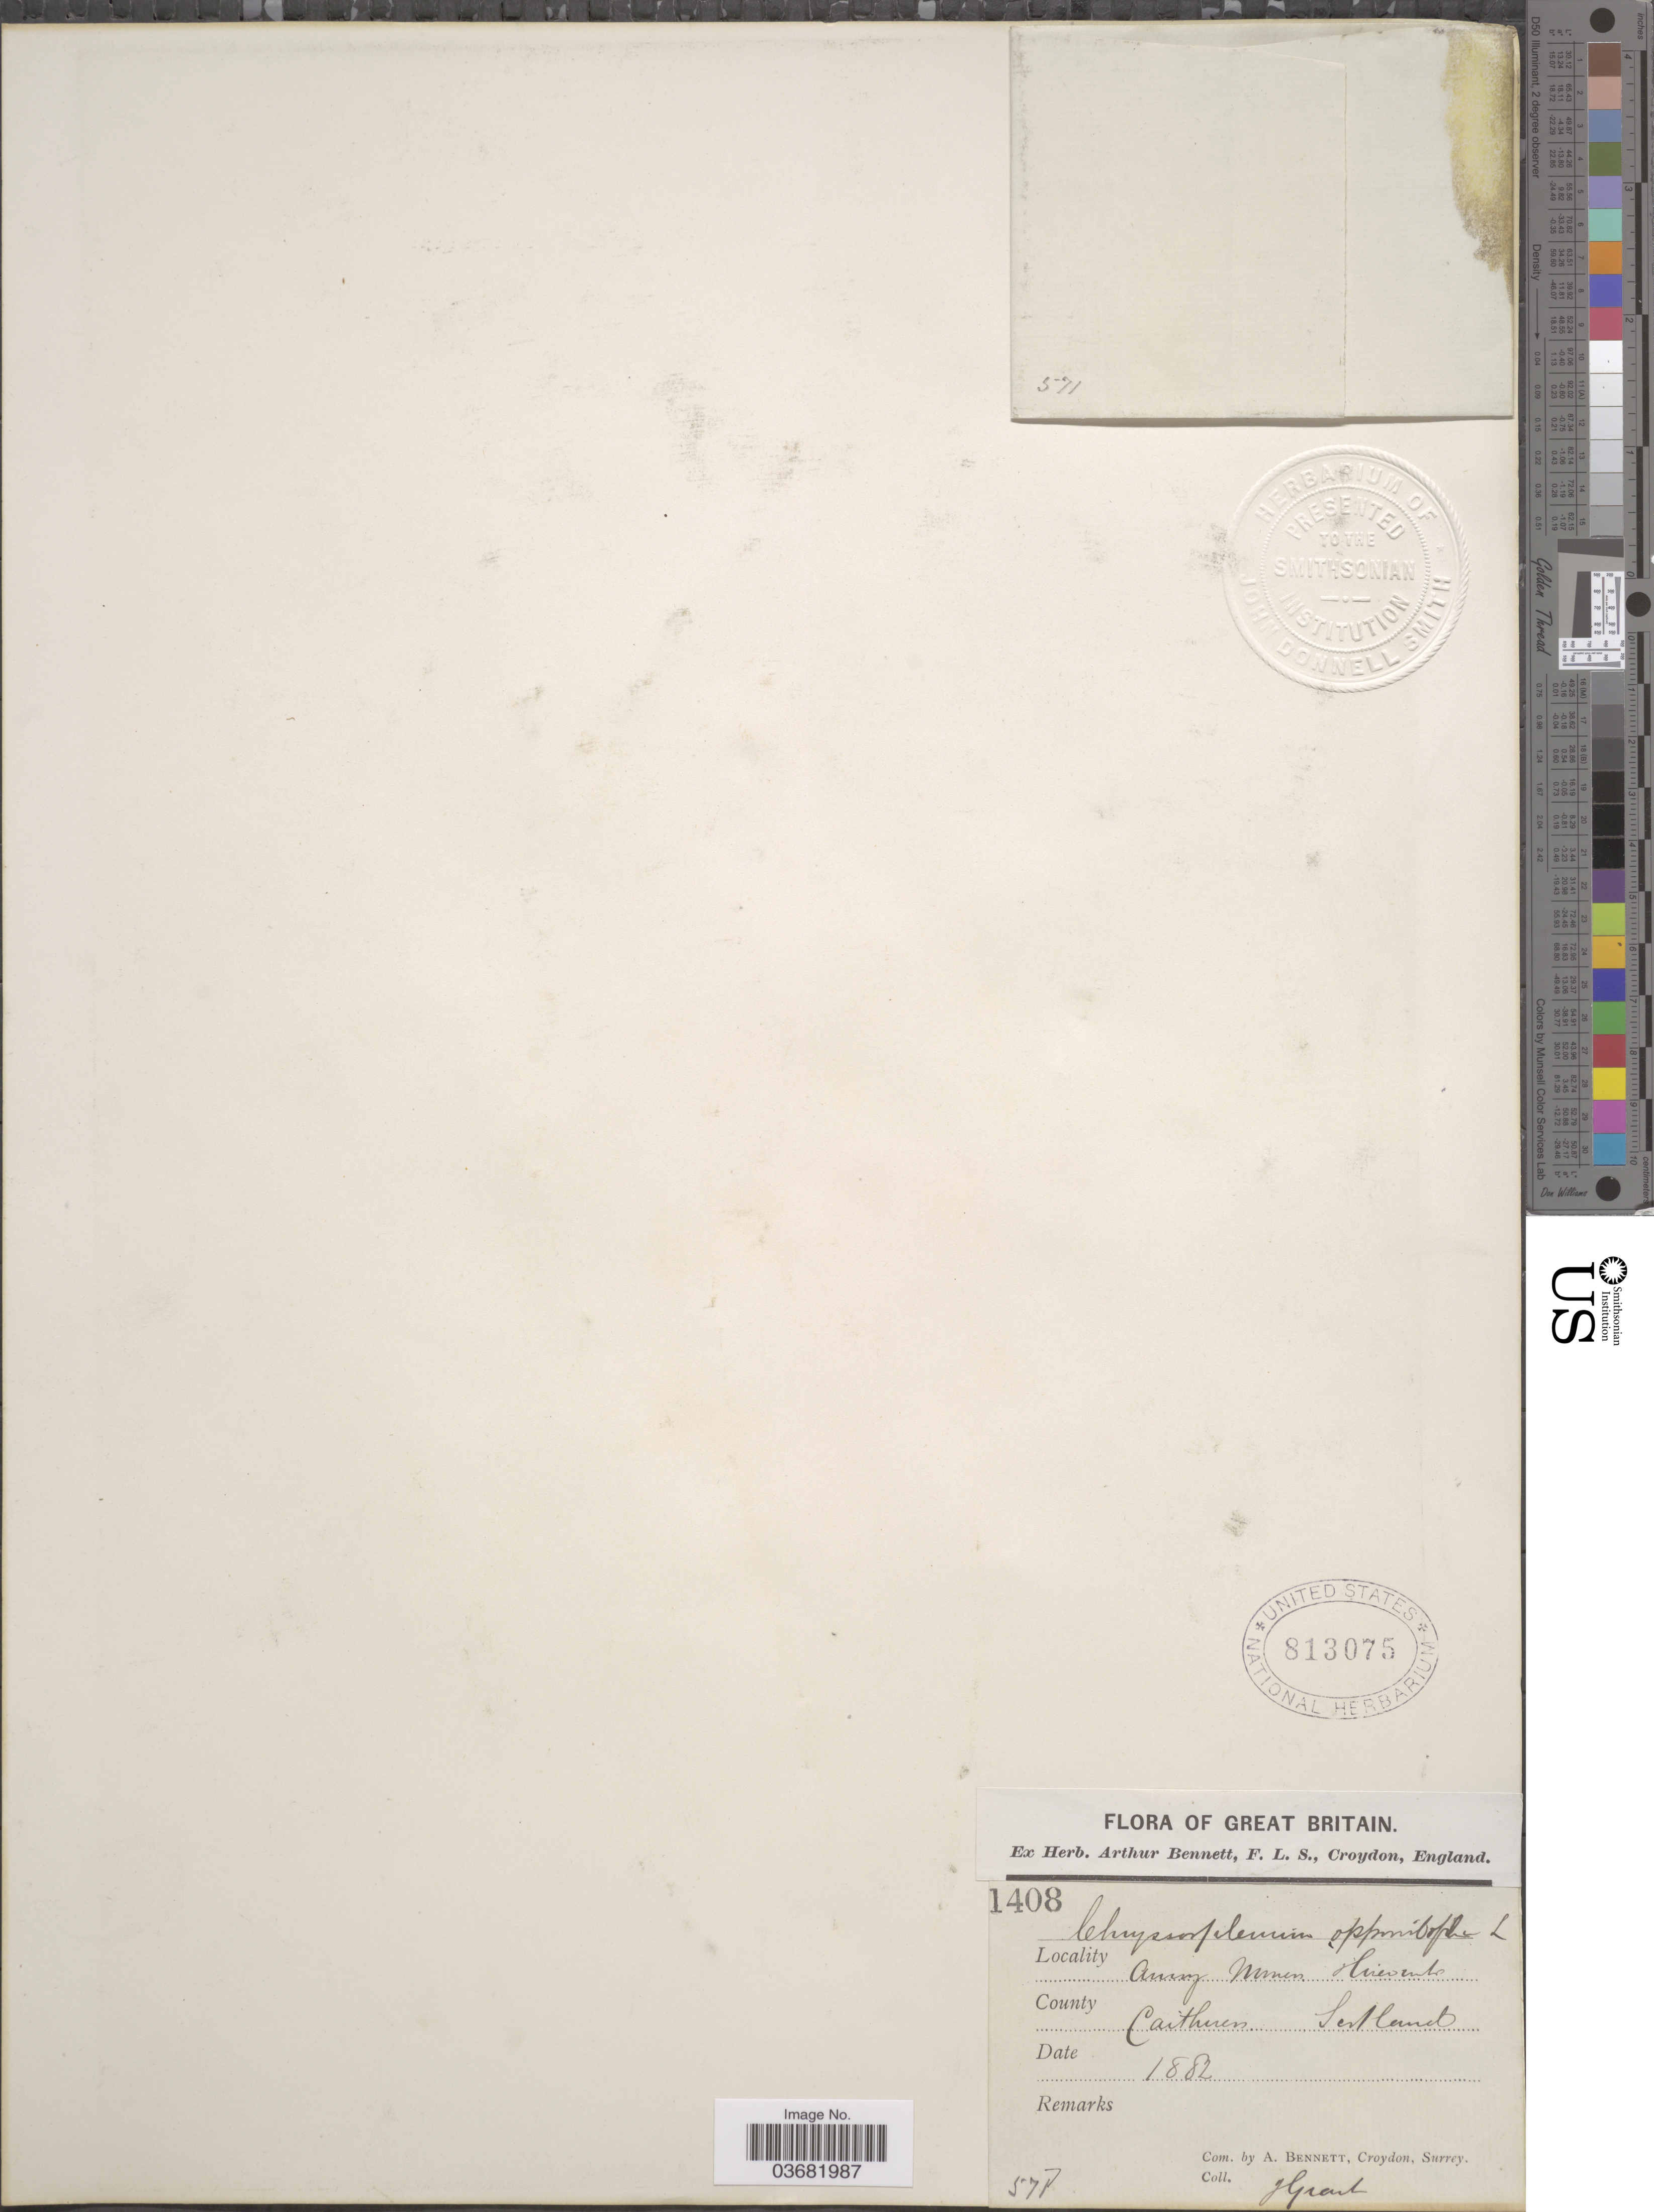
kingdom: Plantae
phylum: Tracheophyta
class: Magnoliopsida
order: Saxifragales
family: Saxifragaceae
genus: Chrysosplenium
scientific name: Chrysosplenium oppositifolium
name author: L.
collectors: J. Grant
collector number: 1408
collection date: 1882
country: United Kingdom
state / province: Scotland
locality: Great Britain. Among Mines Hiewents. [interpreted] County Caithness.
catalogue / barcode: US 813075